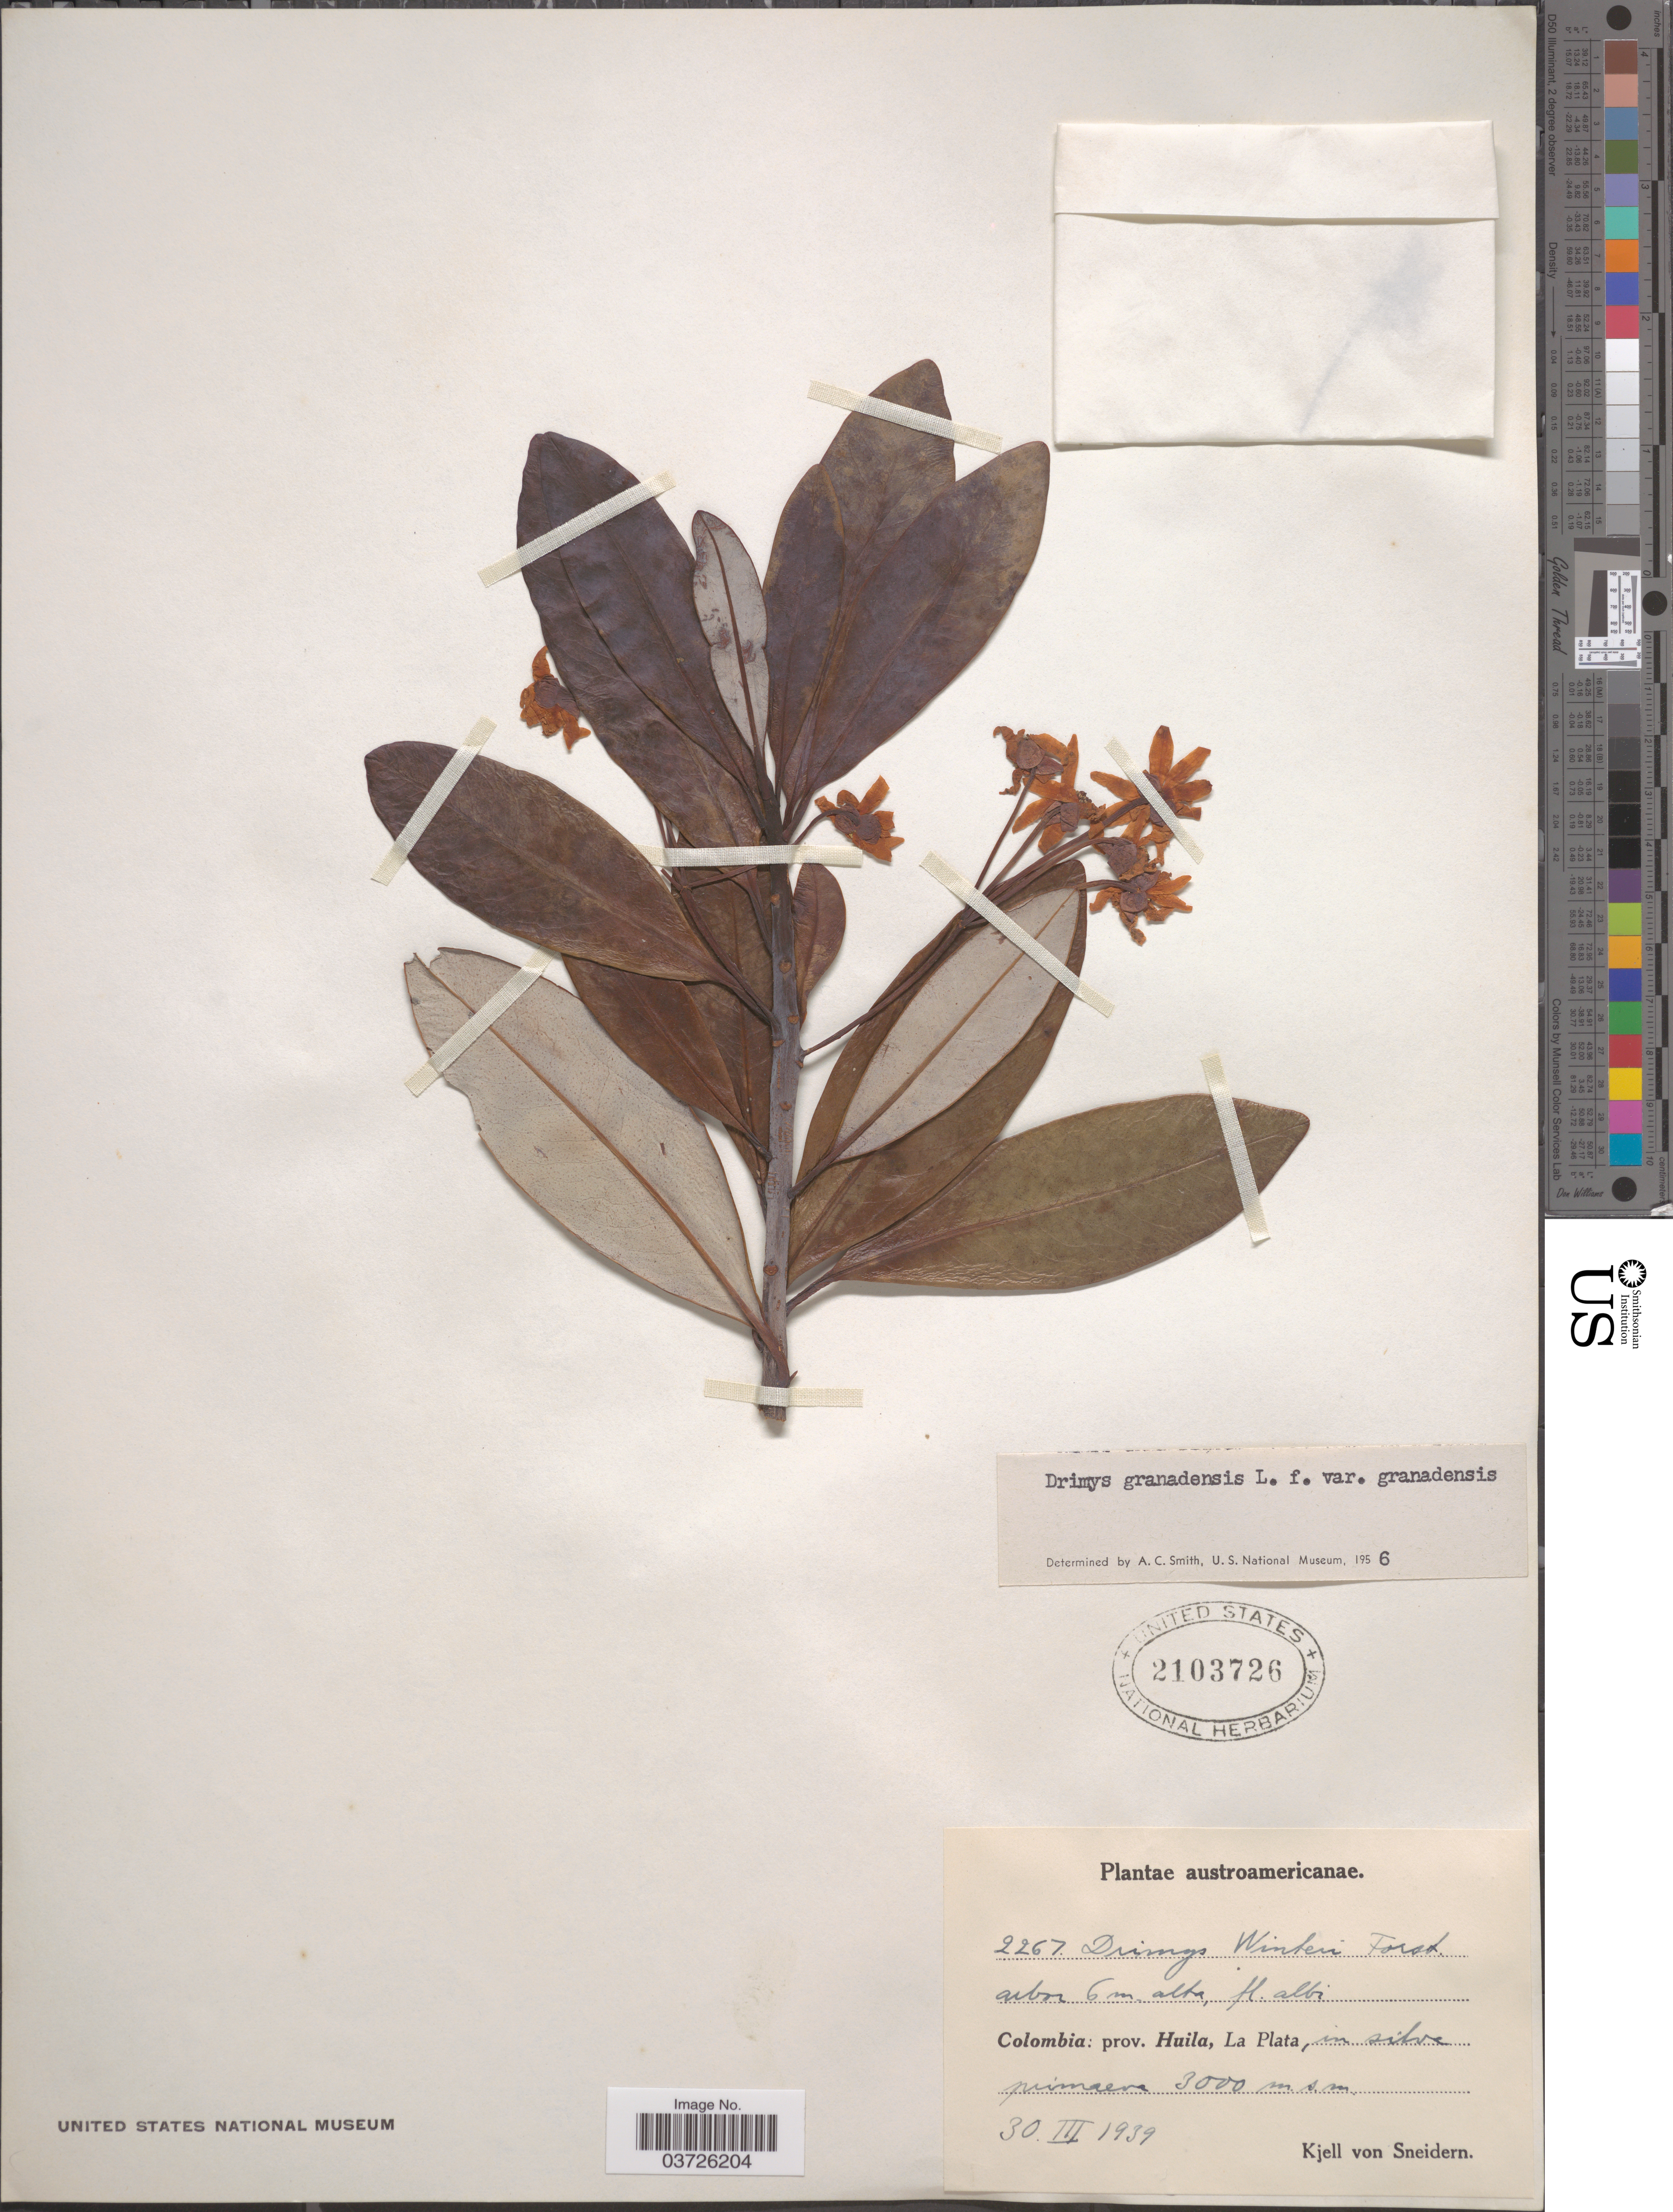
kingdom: Plantae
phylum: Tracheophyta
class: Magnoliopsida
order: Canellales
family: Winteraceae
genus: Drimys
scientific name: Drimys granadensis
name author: L. f.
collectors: K. von Sneidern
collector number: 2267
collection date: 1939-03-30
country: Colombia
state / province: Huila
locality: Austroamericana. La Plata, in silva primaera.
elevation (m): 3000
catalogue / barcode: US 2103726